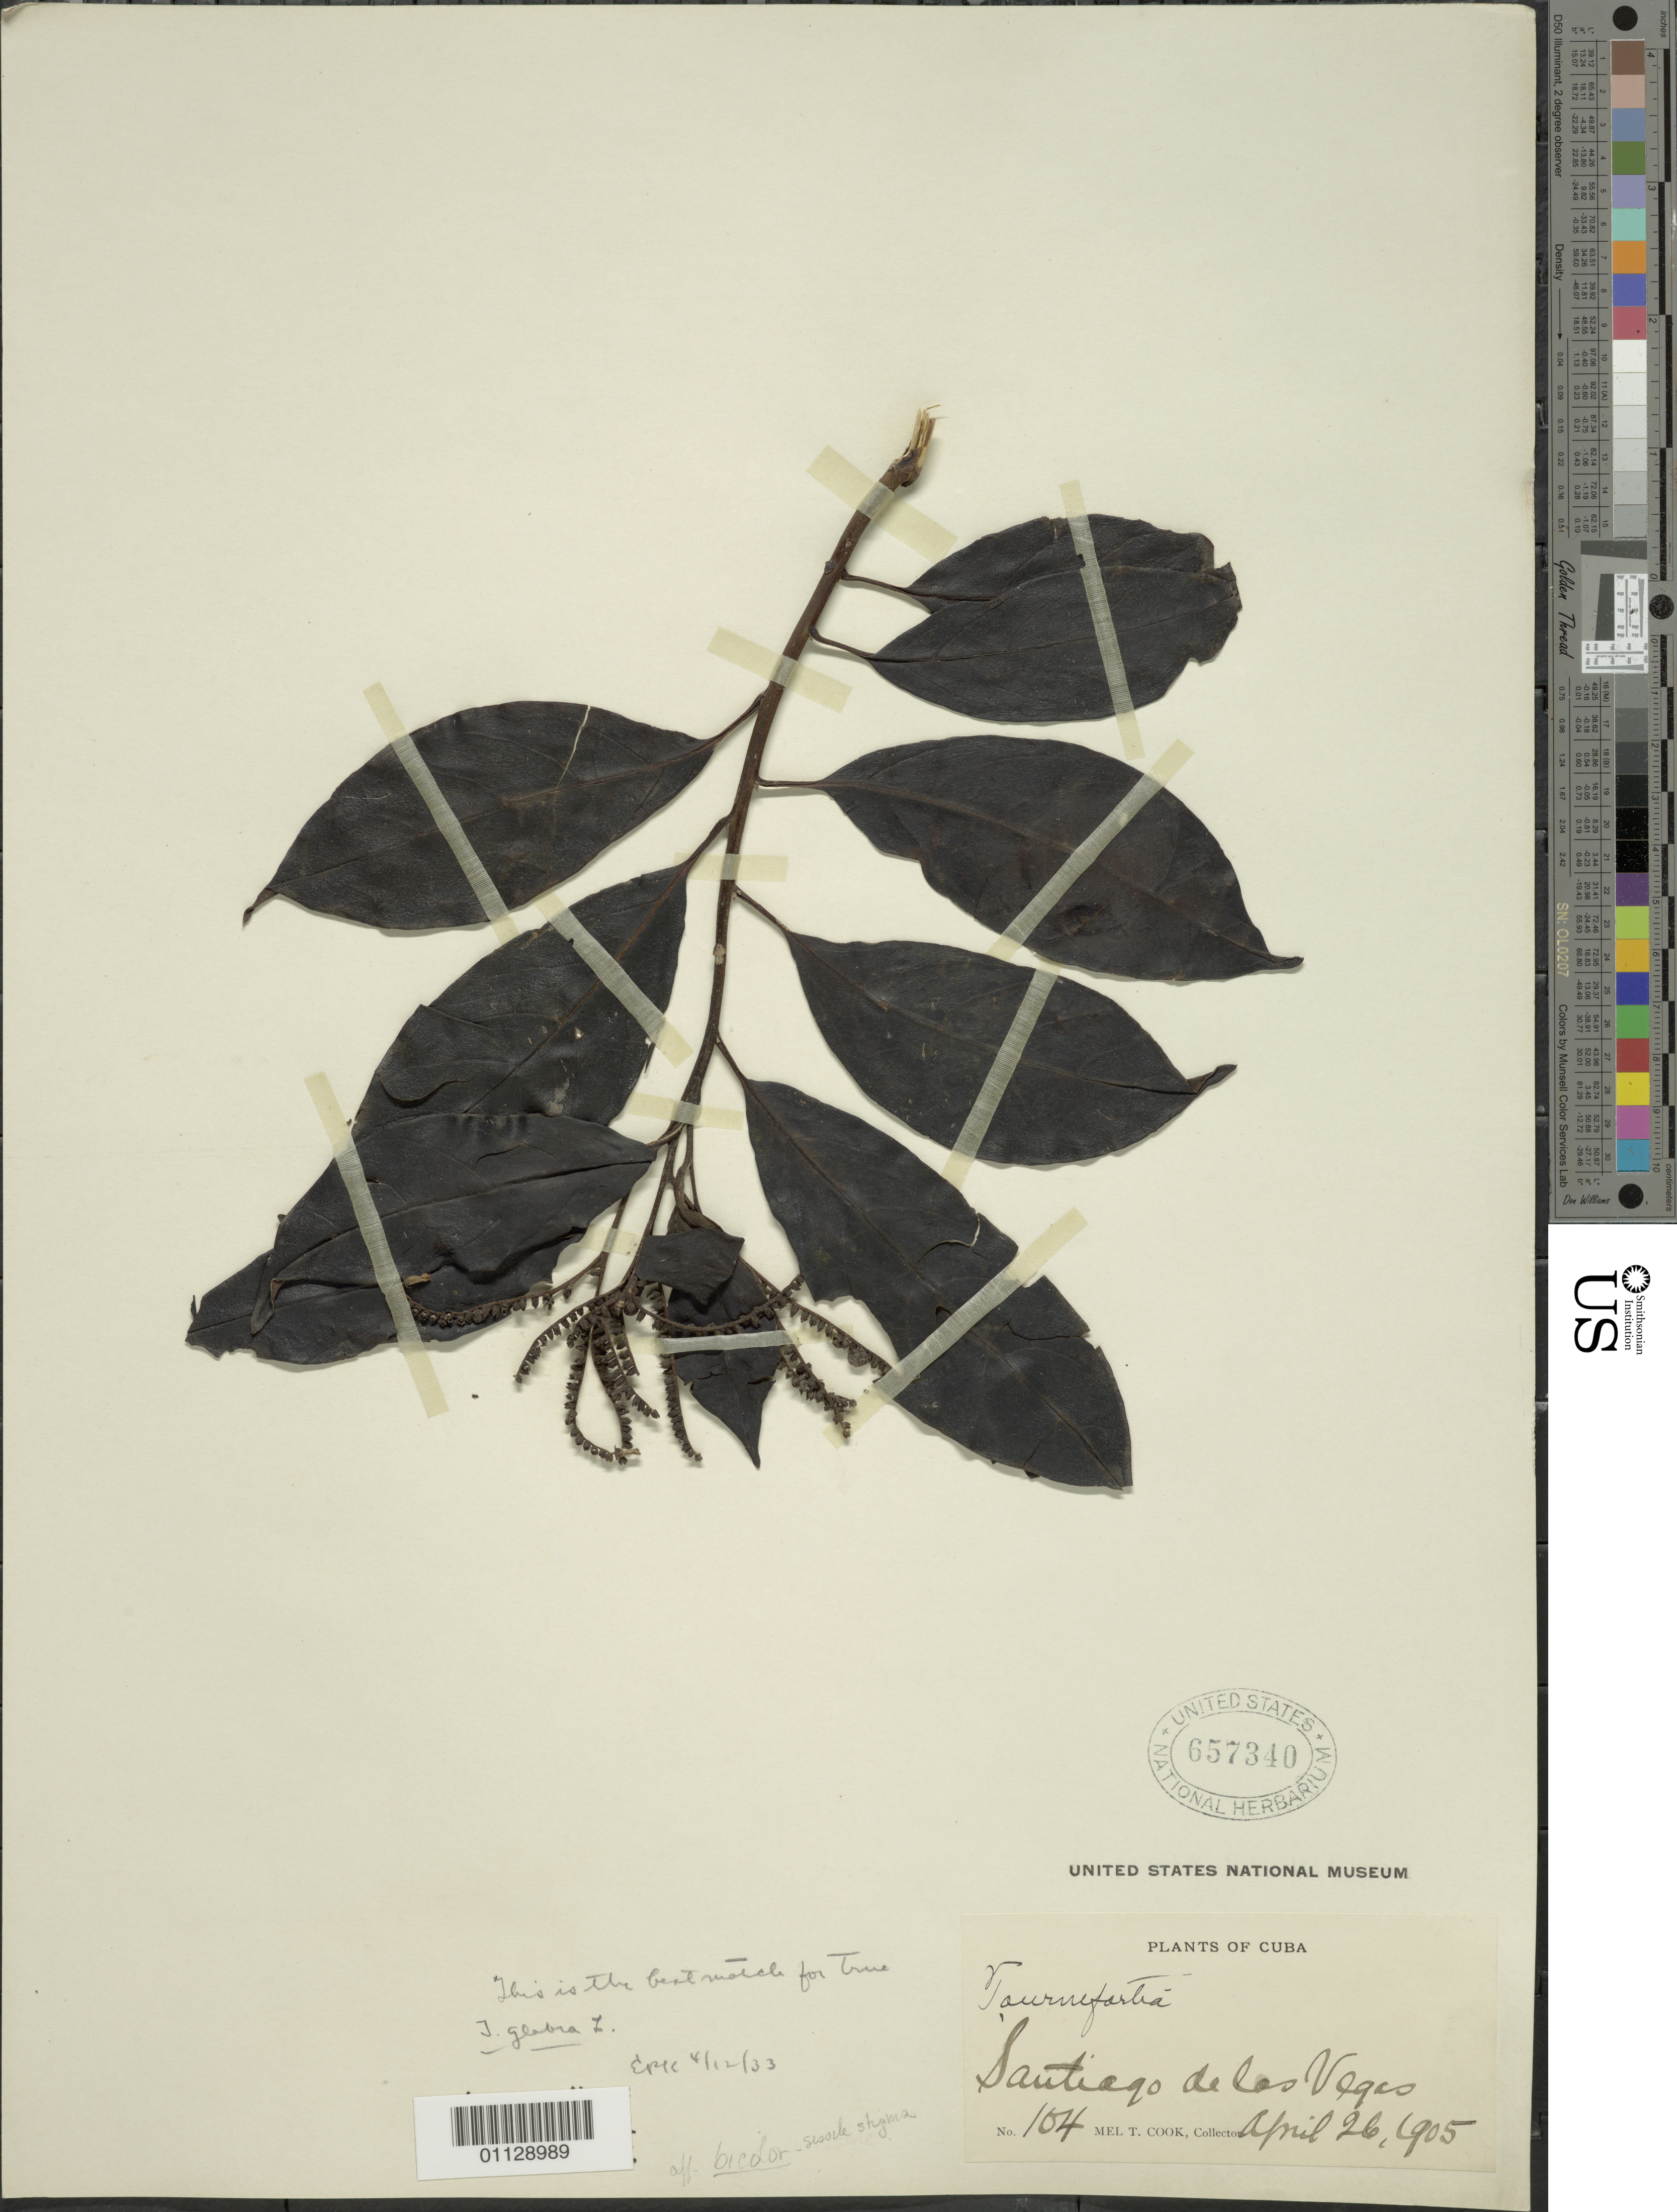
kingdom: Plantae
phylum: Tracheophyta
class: Magnoliopsida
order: Boraginales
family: Heliotropiaceae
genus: Tournefortia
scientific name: Tournefortia bicolor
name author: Sw.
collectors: M. T. Cook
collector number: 104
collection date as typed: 26 Apr 1905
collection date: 1905-04-26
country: Cuba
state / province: Santiago de Cuba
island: Cuba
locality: Santiago de las Vegas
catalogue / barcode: US 657340